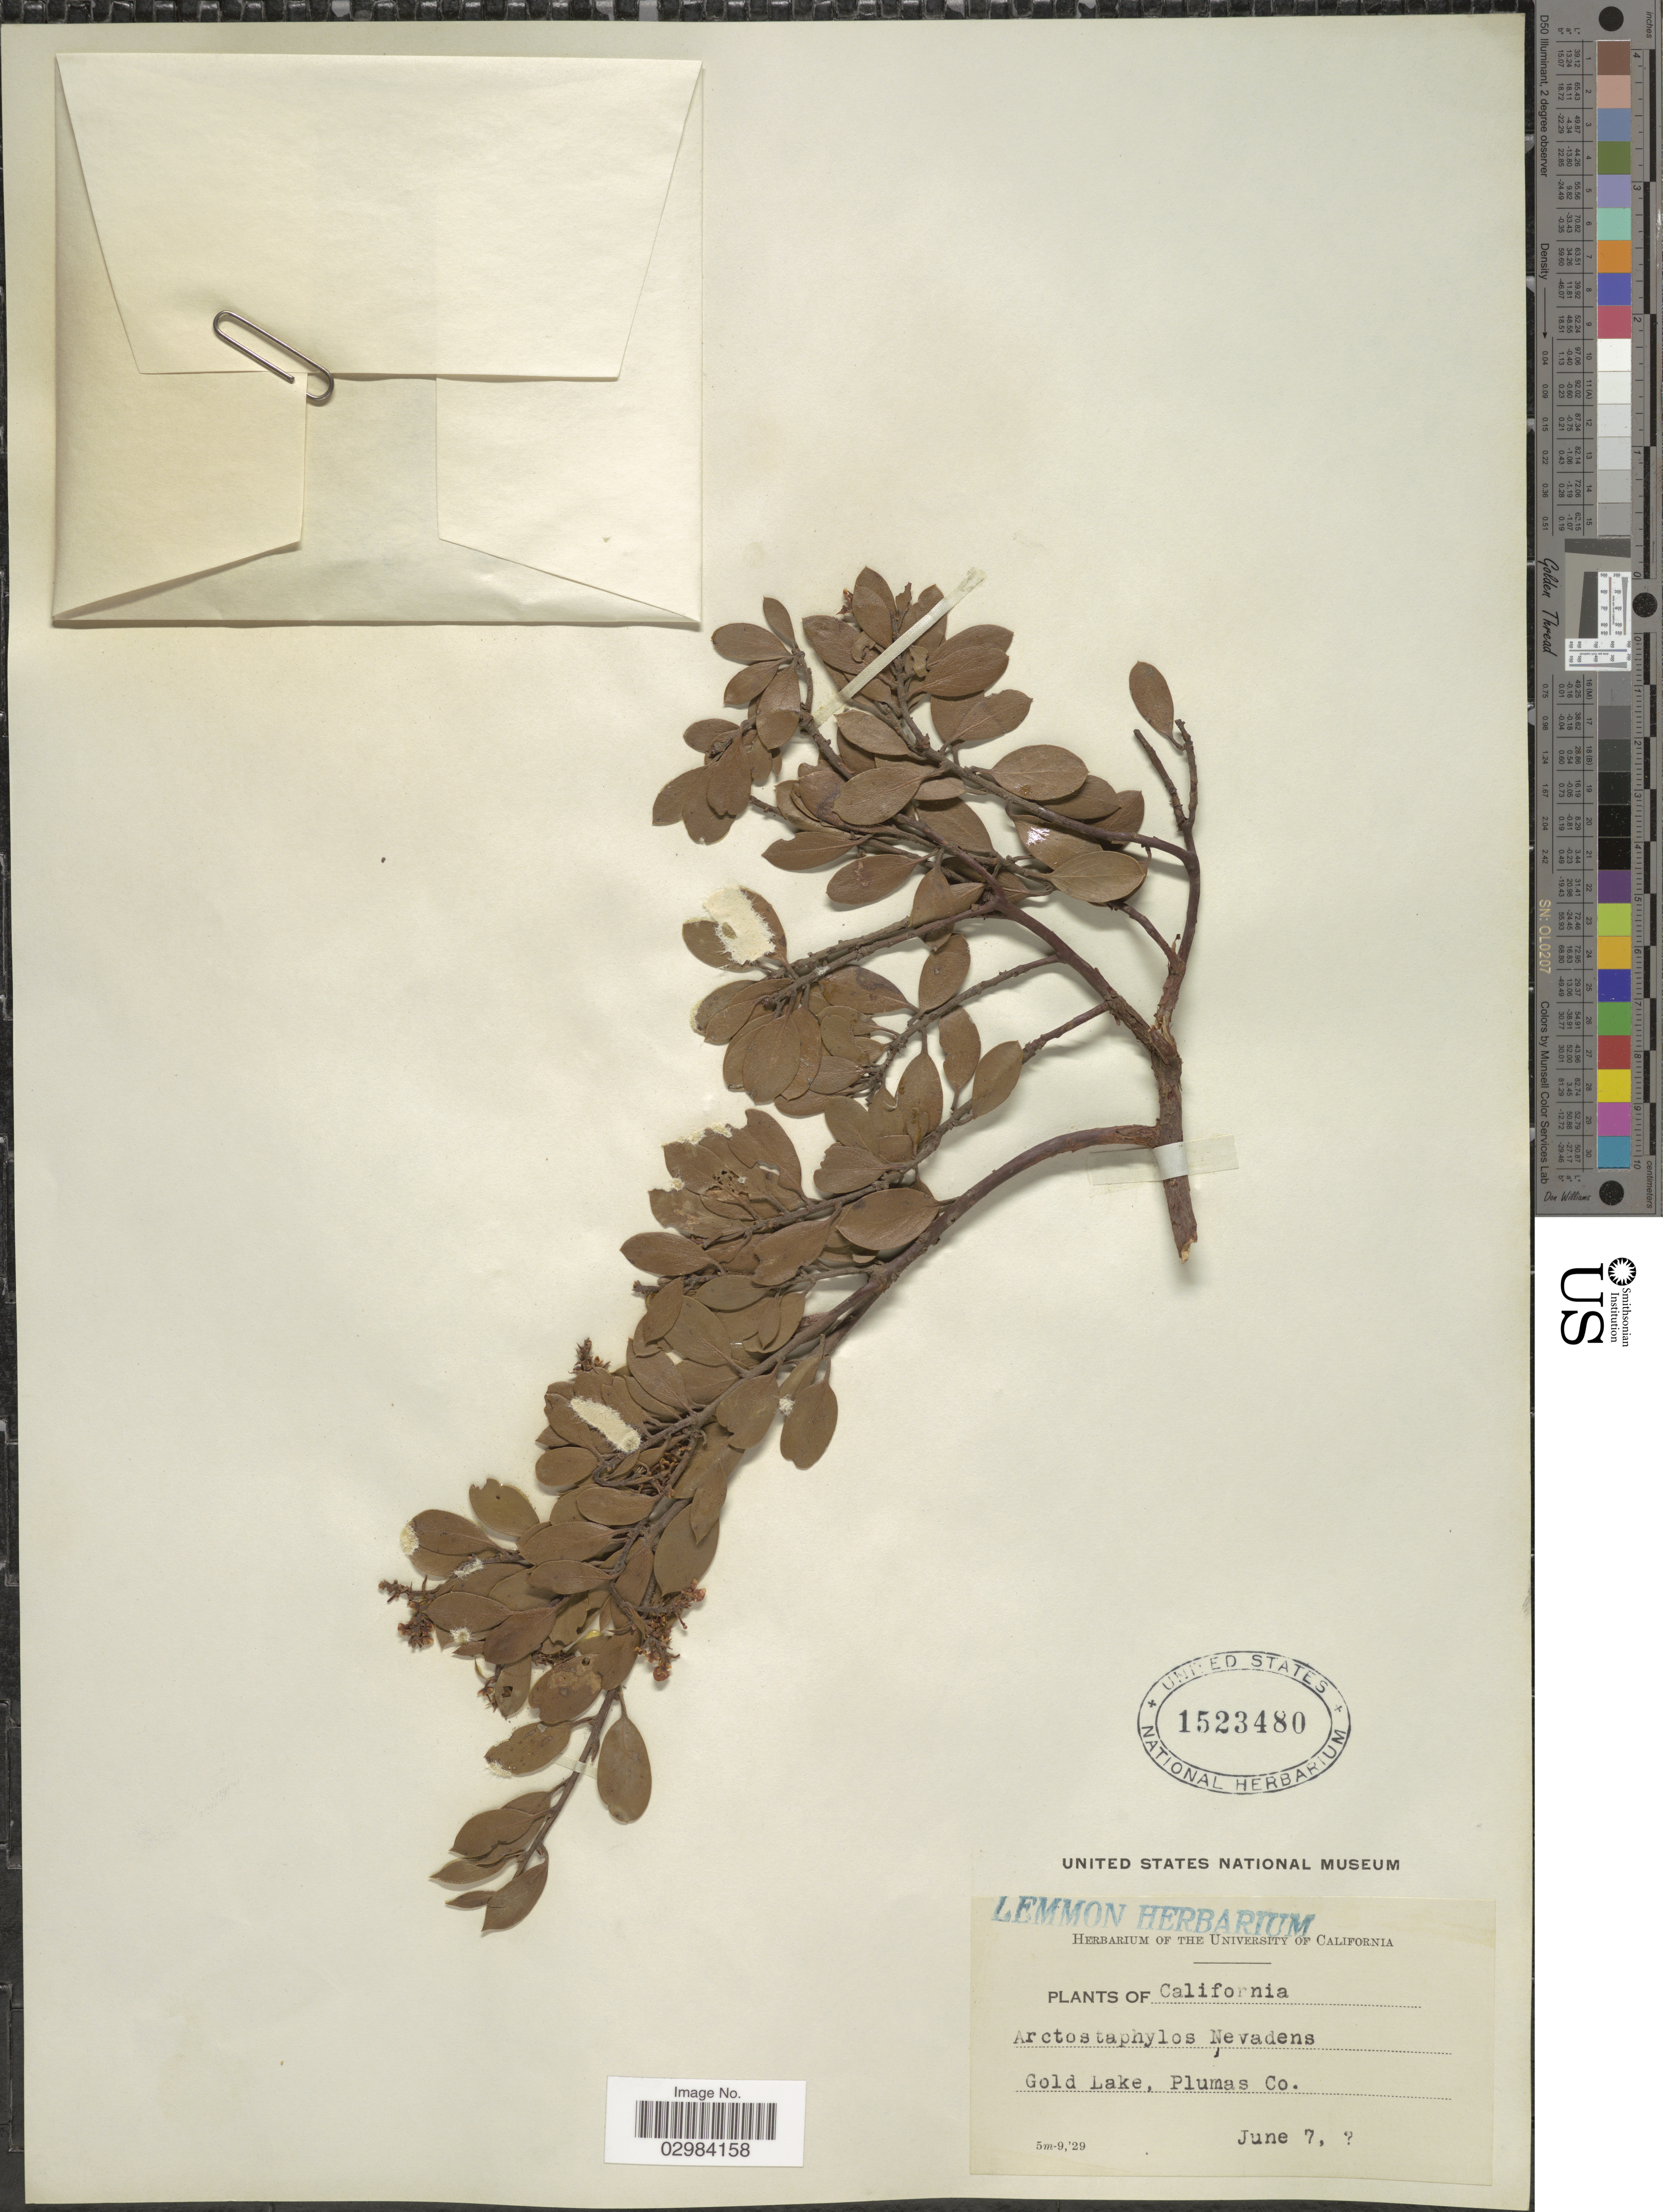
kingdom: Plantae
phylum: Tracheophyta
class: Magnoliopsida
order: Ericales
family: Ericaceae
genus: Arctostaphylos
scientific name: Arctostaphylos nevadensis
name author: A. Gray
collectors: ex herb. Lemmon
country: United States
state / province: California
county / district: Plumas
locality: Gold Lake, Plumas Co.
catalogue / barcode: US 1523480